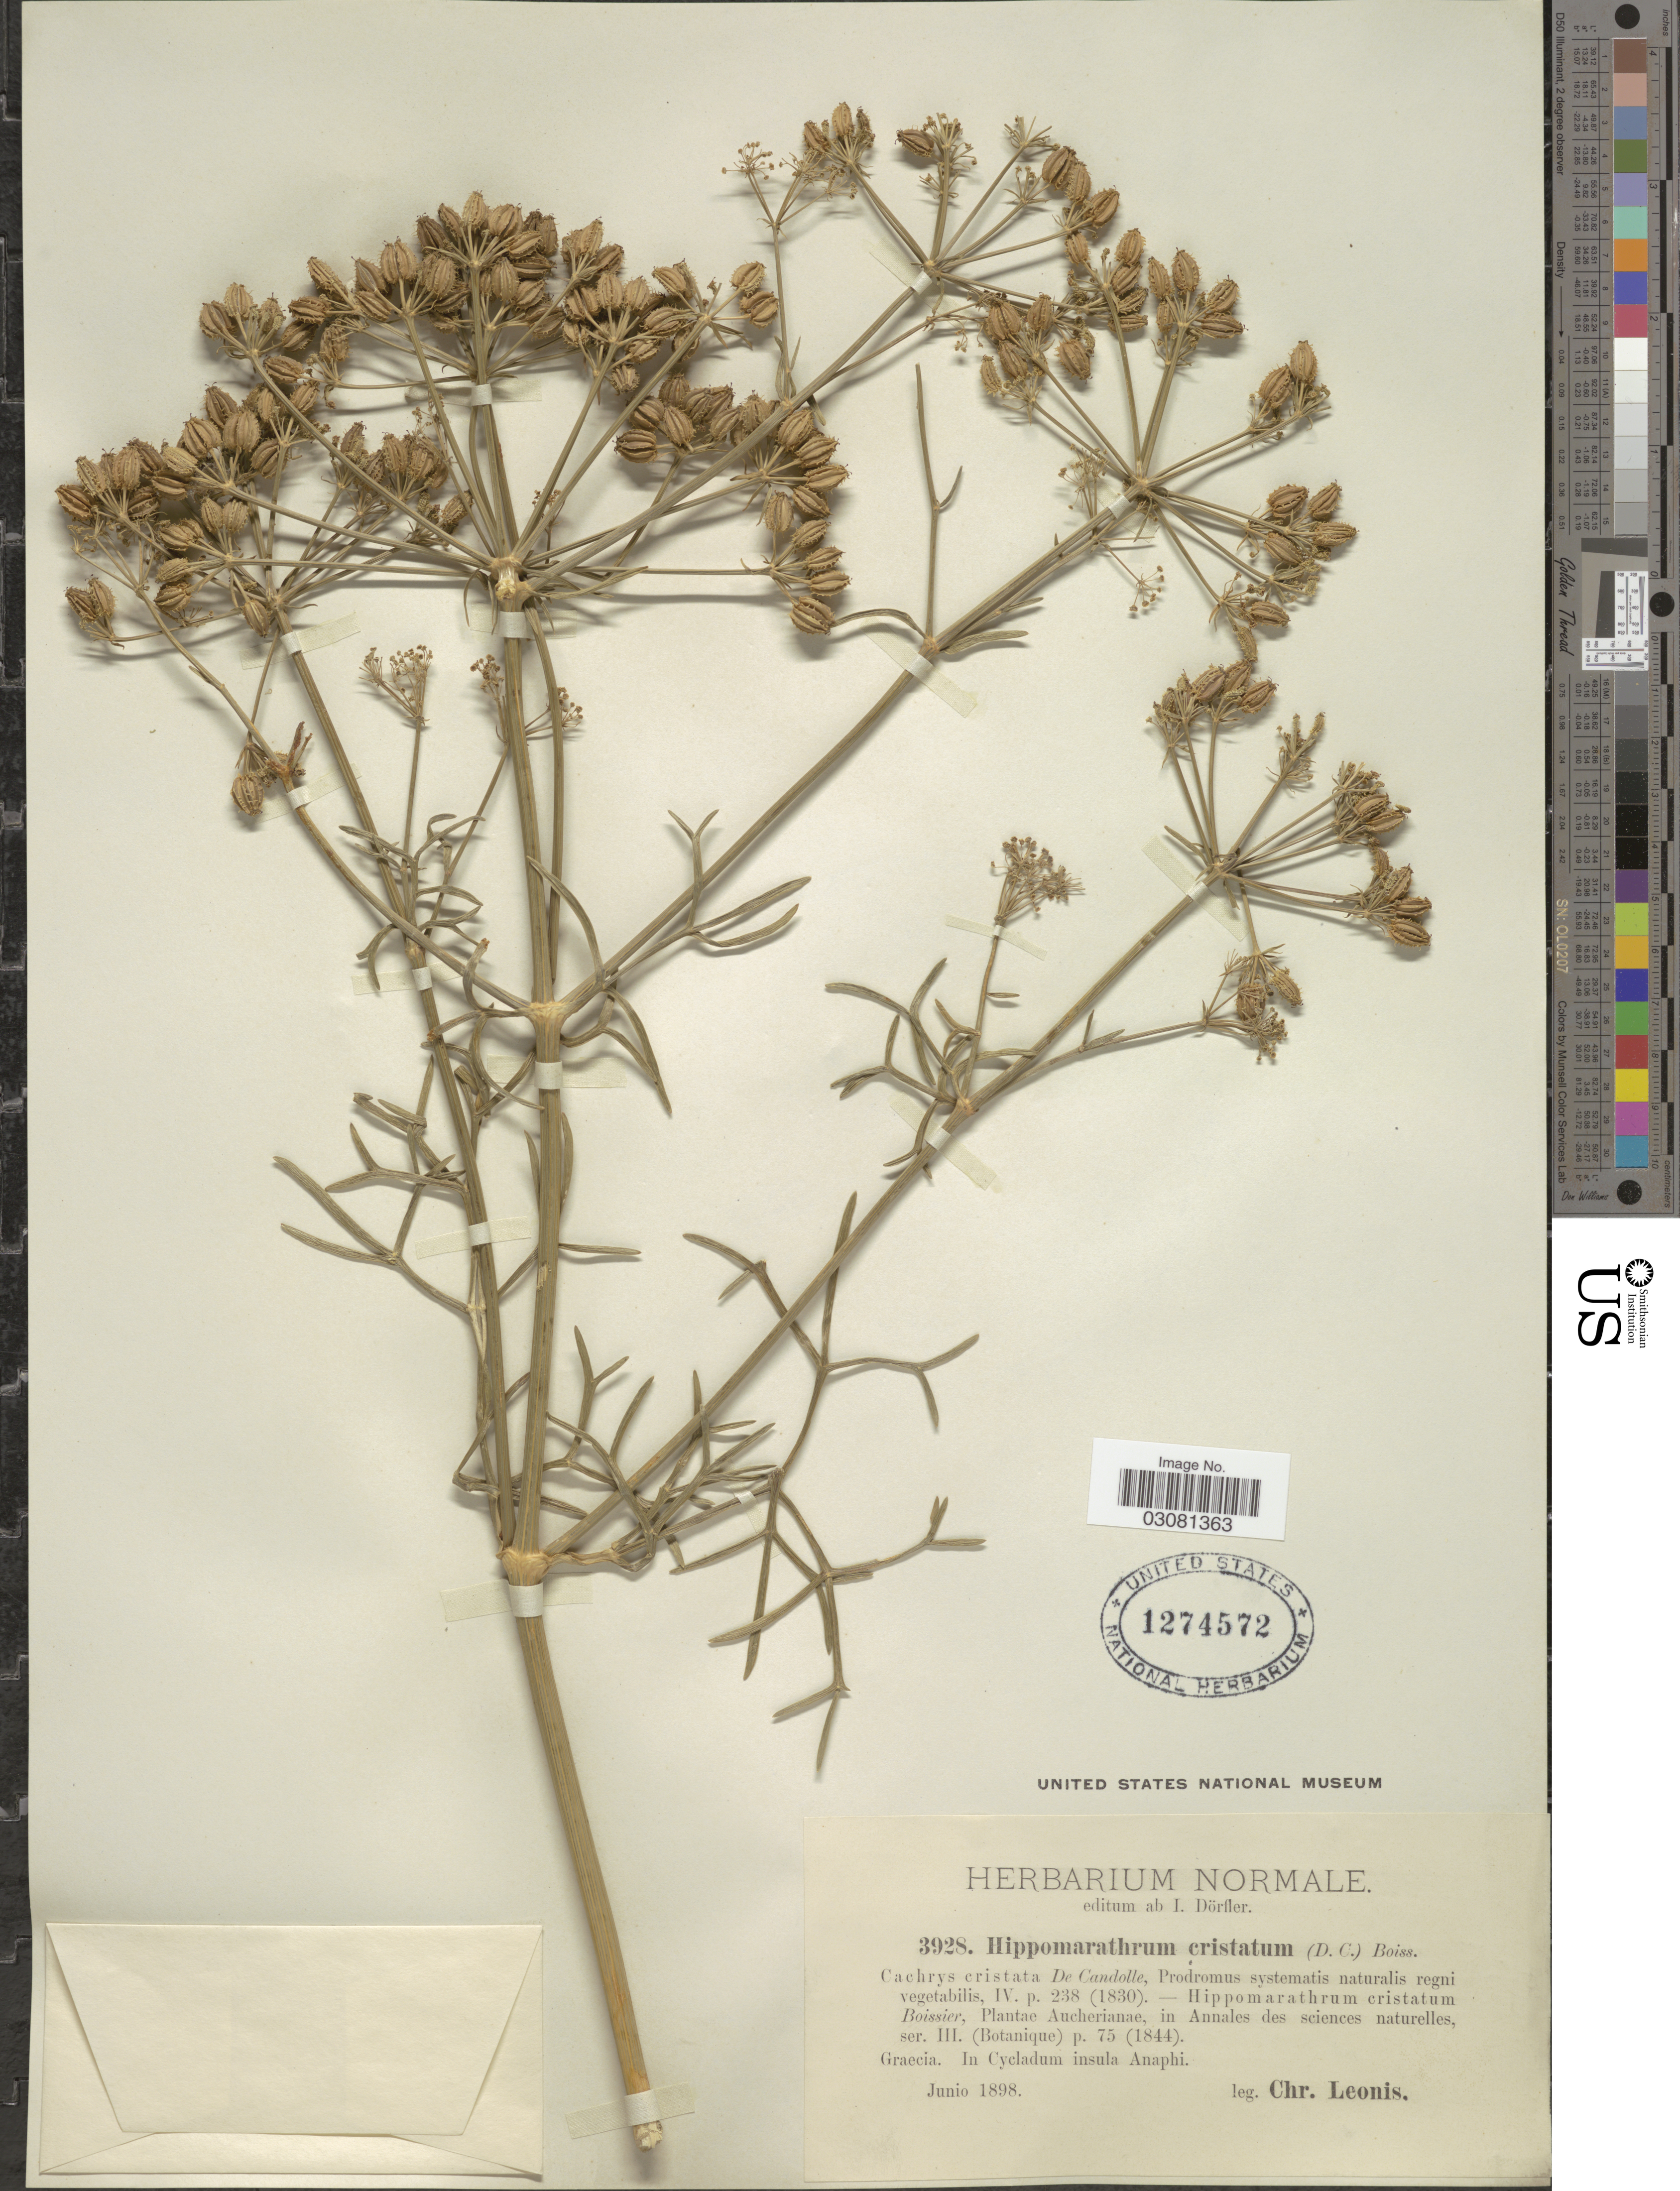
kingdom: Plantae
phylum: Tracheophyta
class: Magnoliopsida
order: Apiales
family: Apiaceae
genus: Hippomarathrum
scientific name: Hippomarathrum cristatum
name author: (DC.) Boiss.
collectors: C. Leonis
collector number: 3928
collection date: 1898-06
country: Greece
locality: Aucherianae, in Annales des sciences naturelles. In Cycladum insula Anaphi.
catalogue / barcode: US 1274572